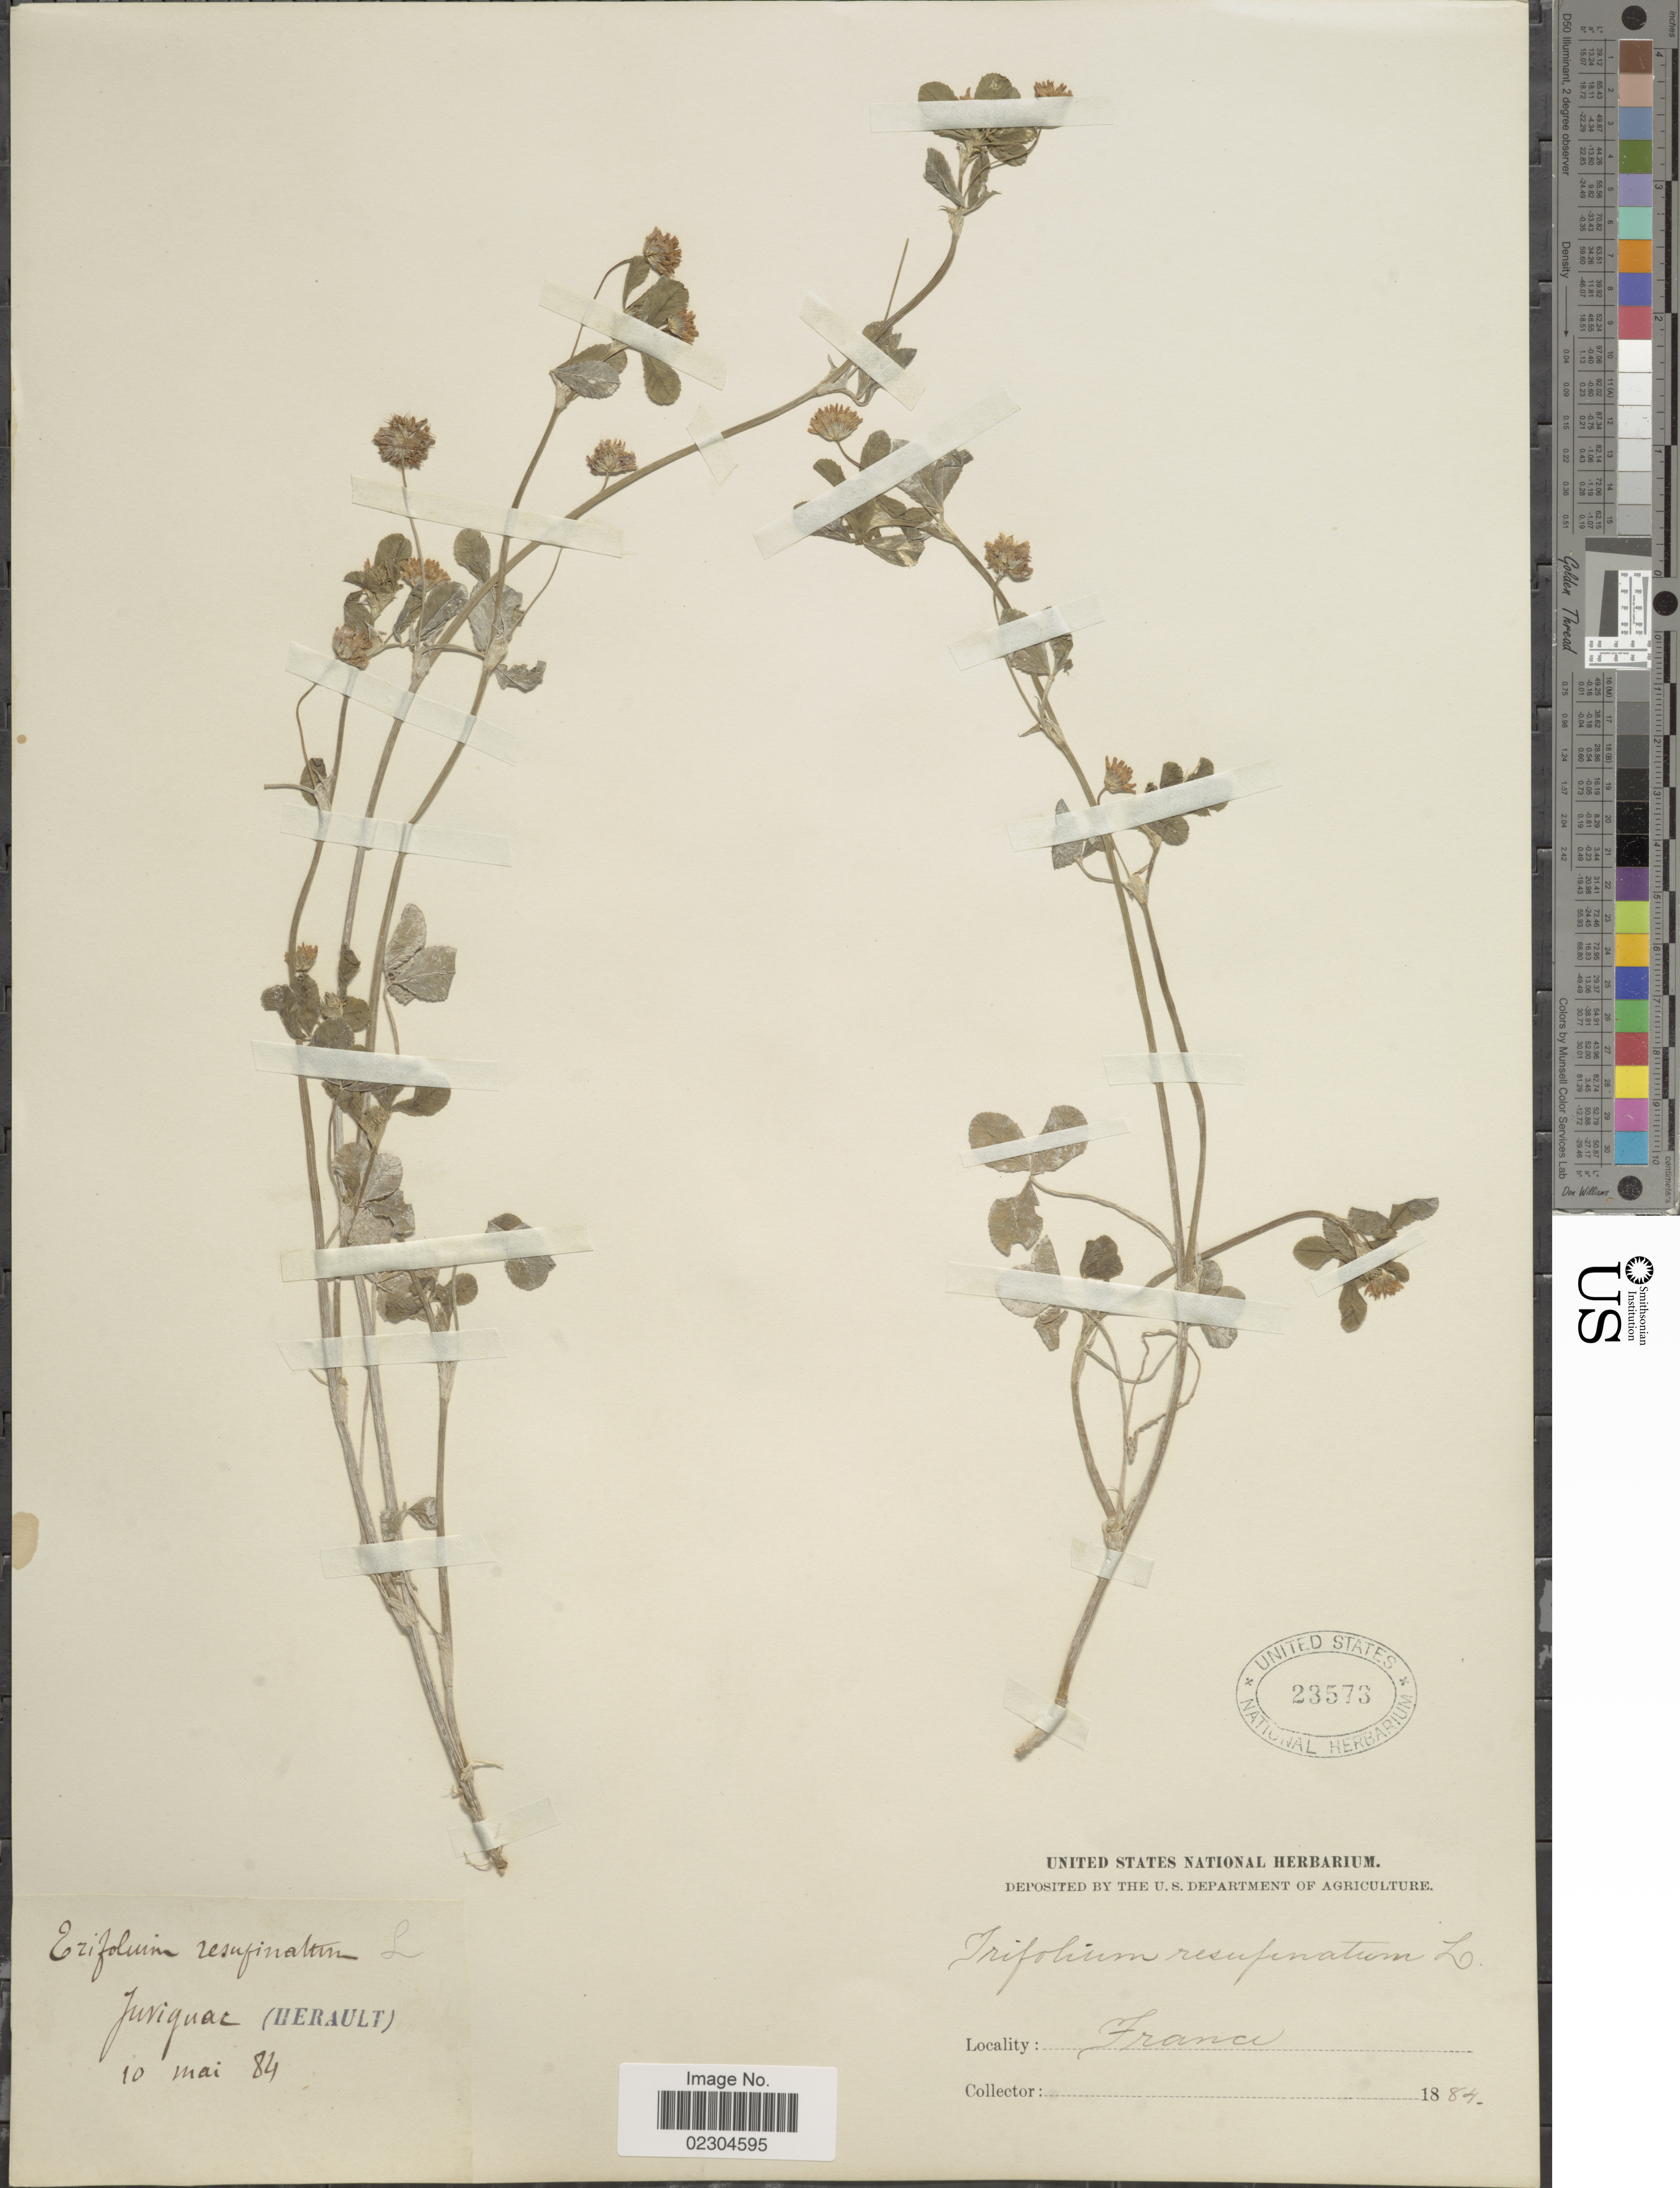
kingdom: Plantae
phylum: Tracheophyta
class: Magnoliopsida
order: Fabales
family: Fabaceae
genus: Trifolium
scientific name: Trifolium resupinatum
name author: L.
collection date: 1884-05-10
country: France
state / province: Occitanie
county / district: Hérault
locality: Juviguac (Herault)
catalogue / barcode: US 23573